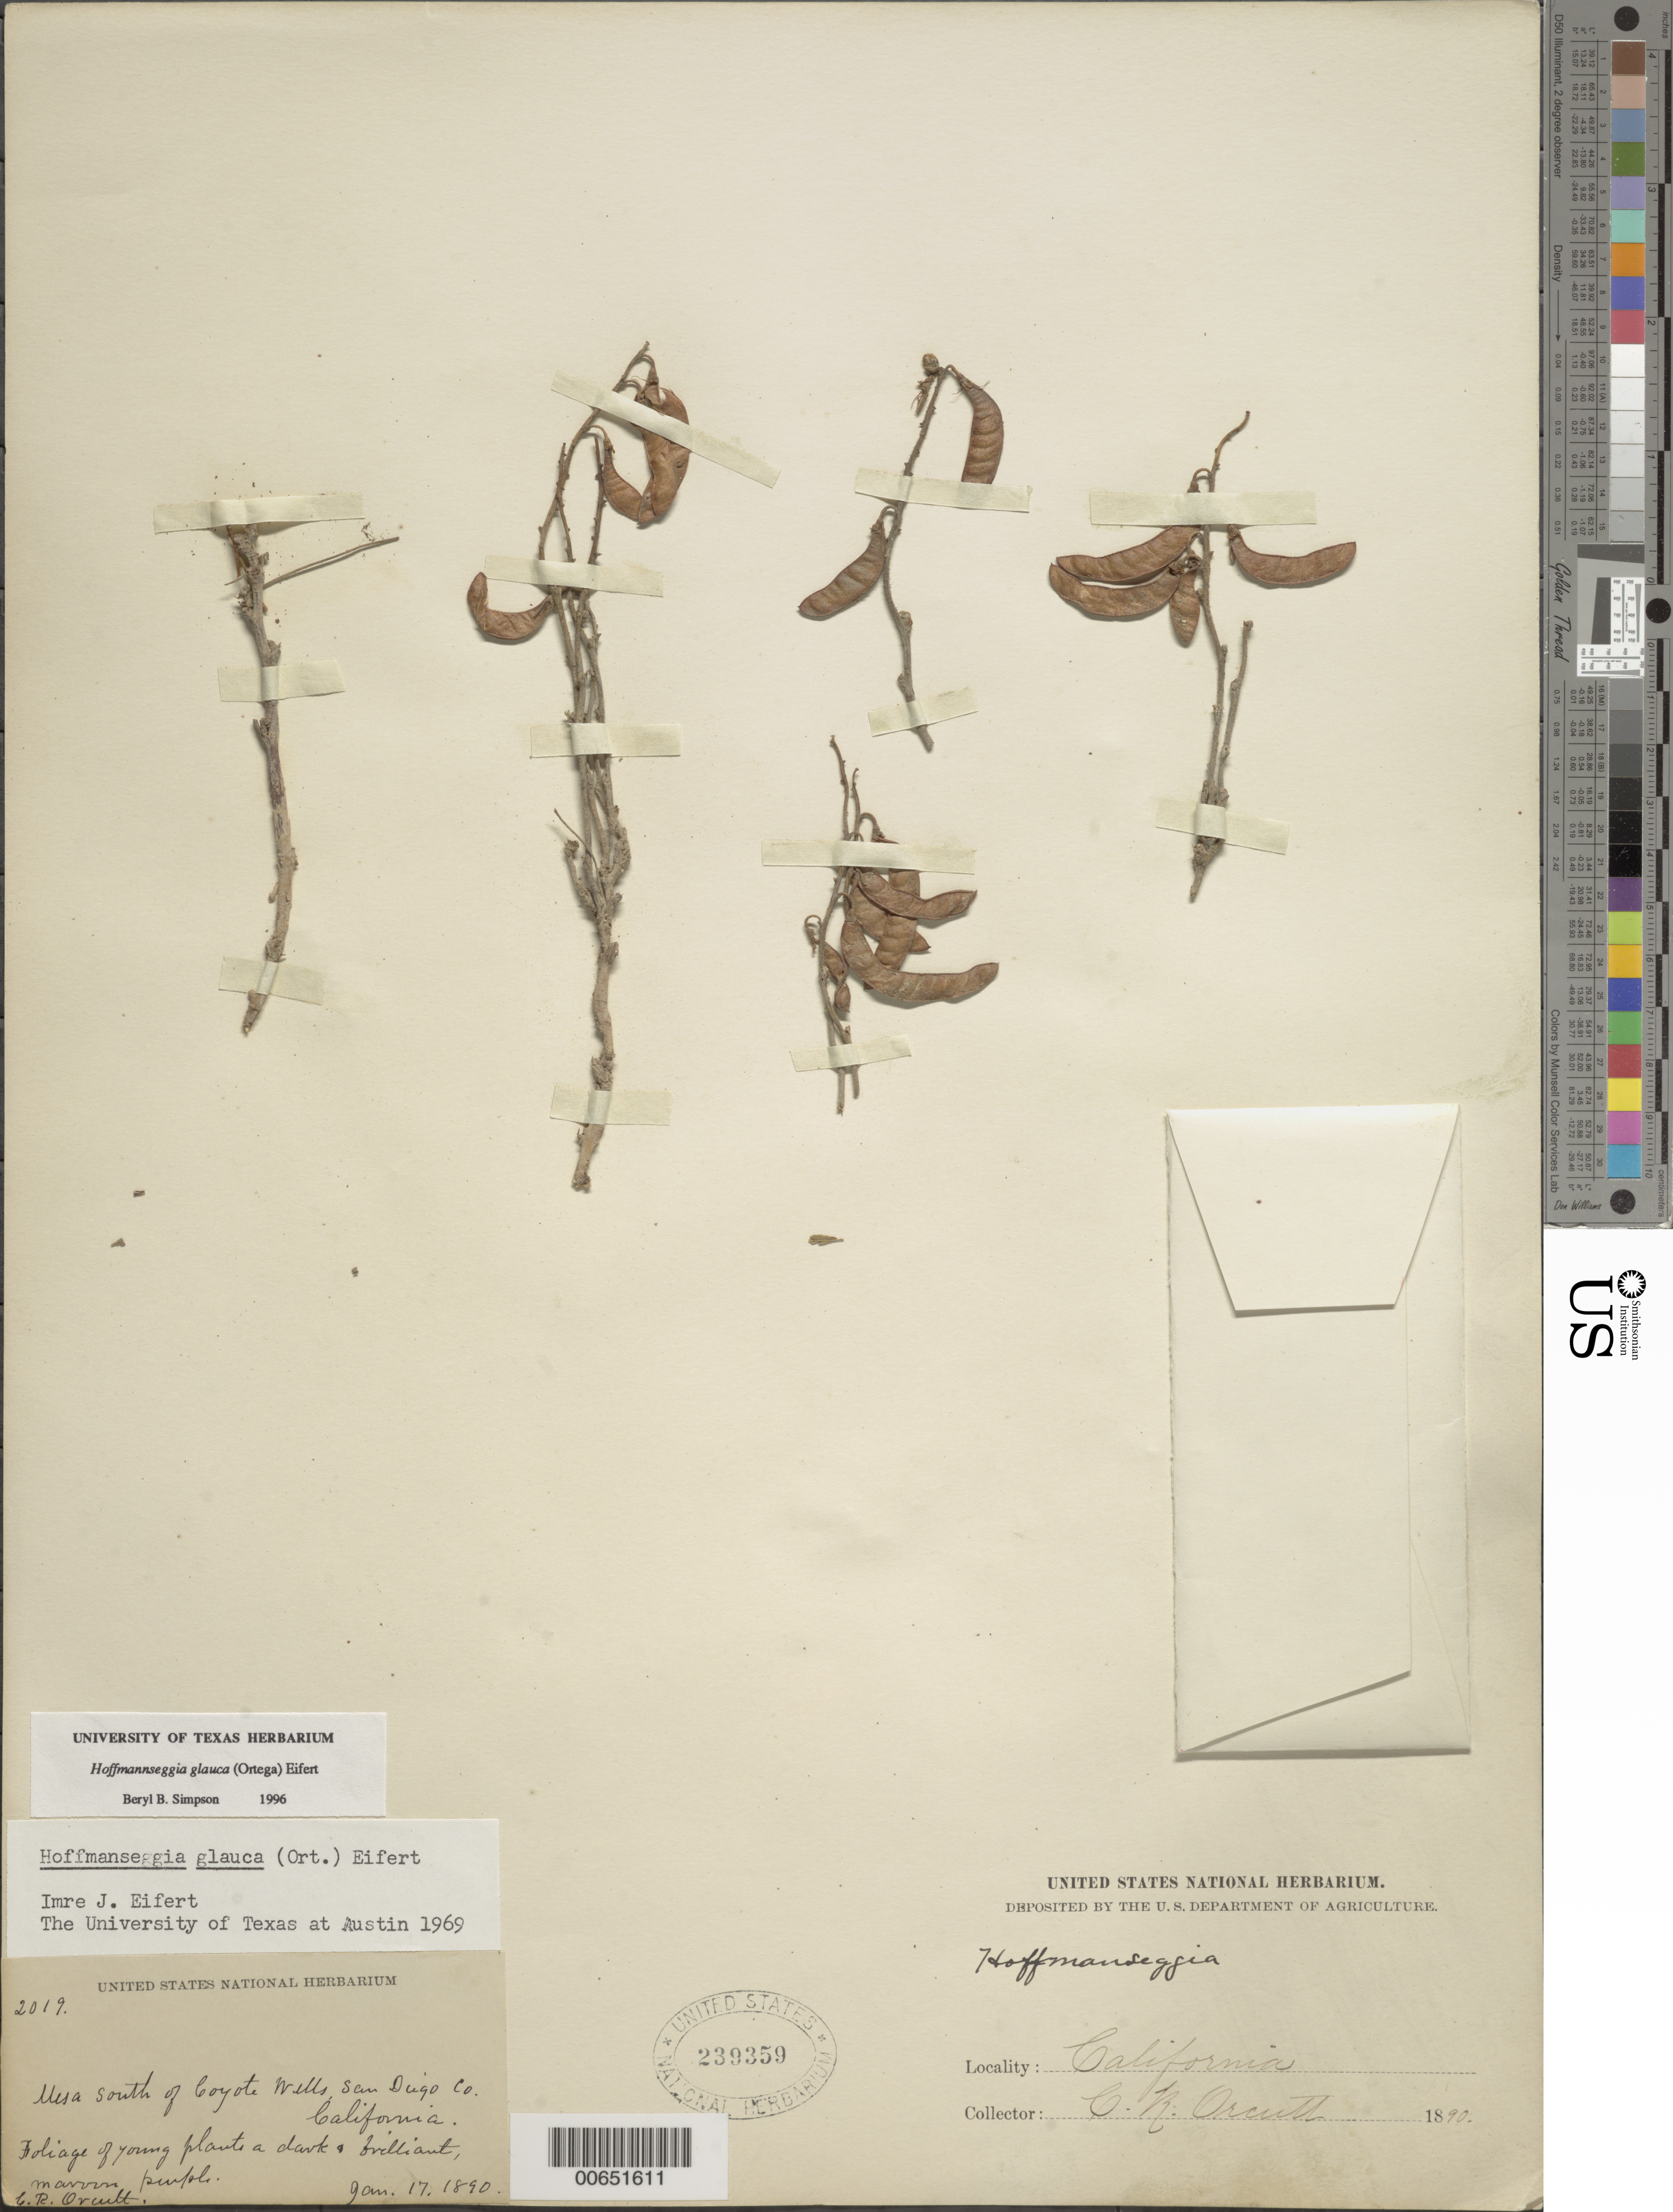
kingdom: Plantae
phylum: Tracheophyta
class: Magnoliopsida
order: Fabales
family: Fabaceae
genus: Hoffmannseggia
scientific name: Hoffmannseggia glauca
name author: (Ortega) Eifert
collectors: C. R. Orcutt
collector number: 2019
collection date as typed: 17 Jan 1890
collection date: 1890-01-17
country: United States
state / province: California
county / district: San Diego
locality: Masa S of Coyote Wells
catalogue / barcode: US 239359